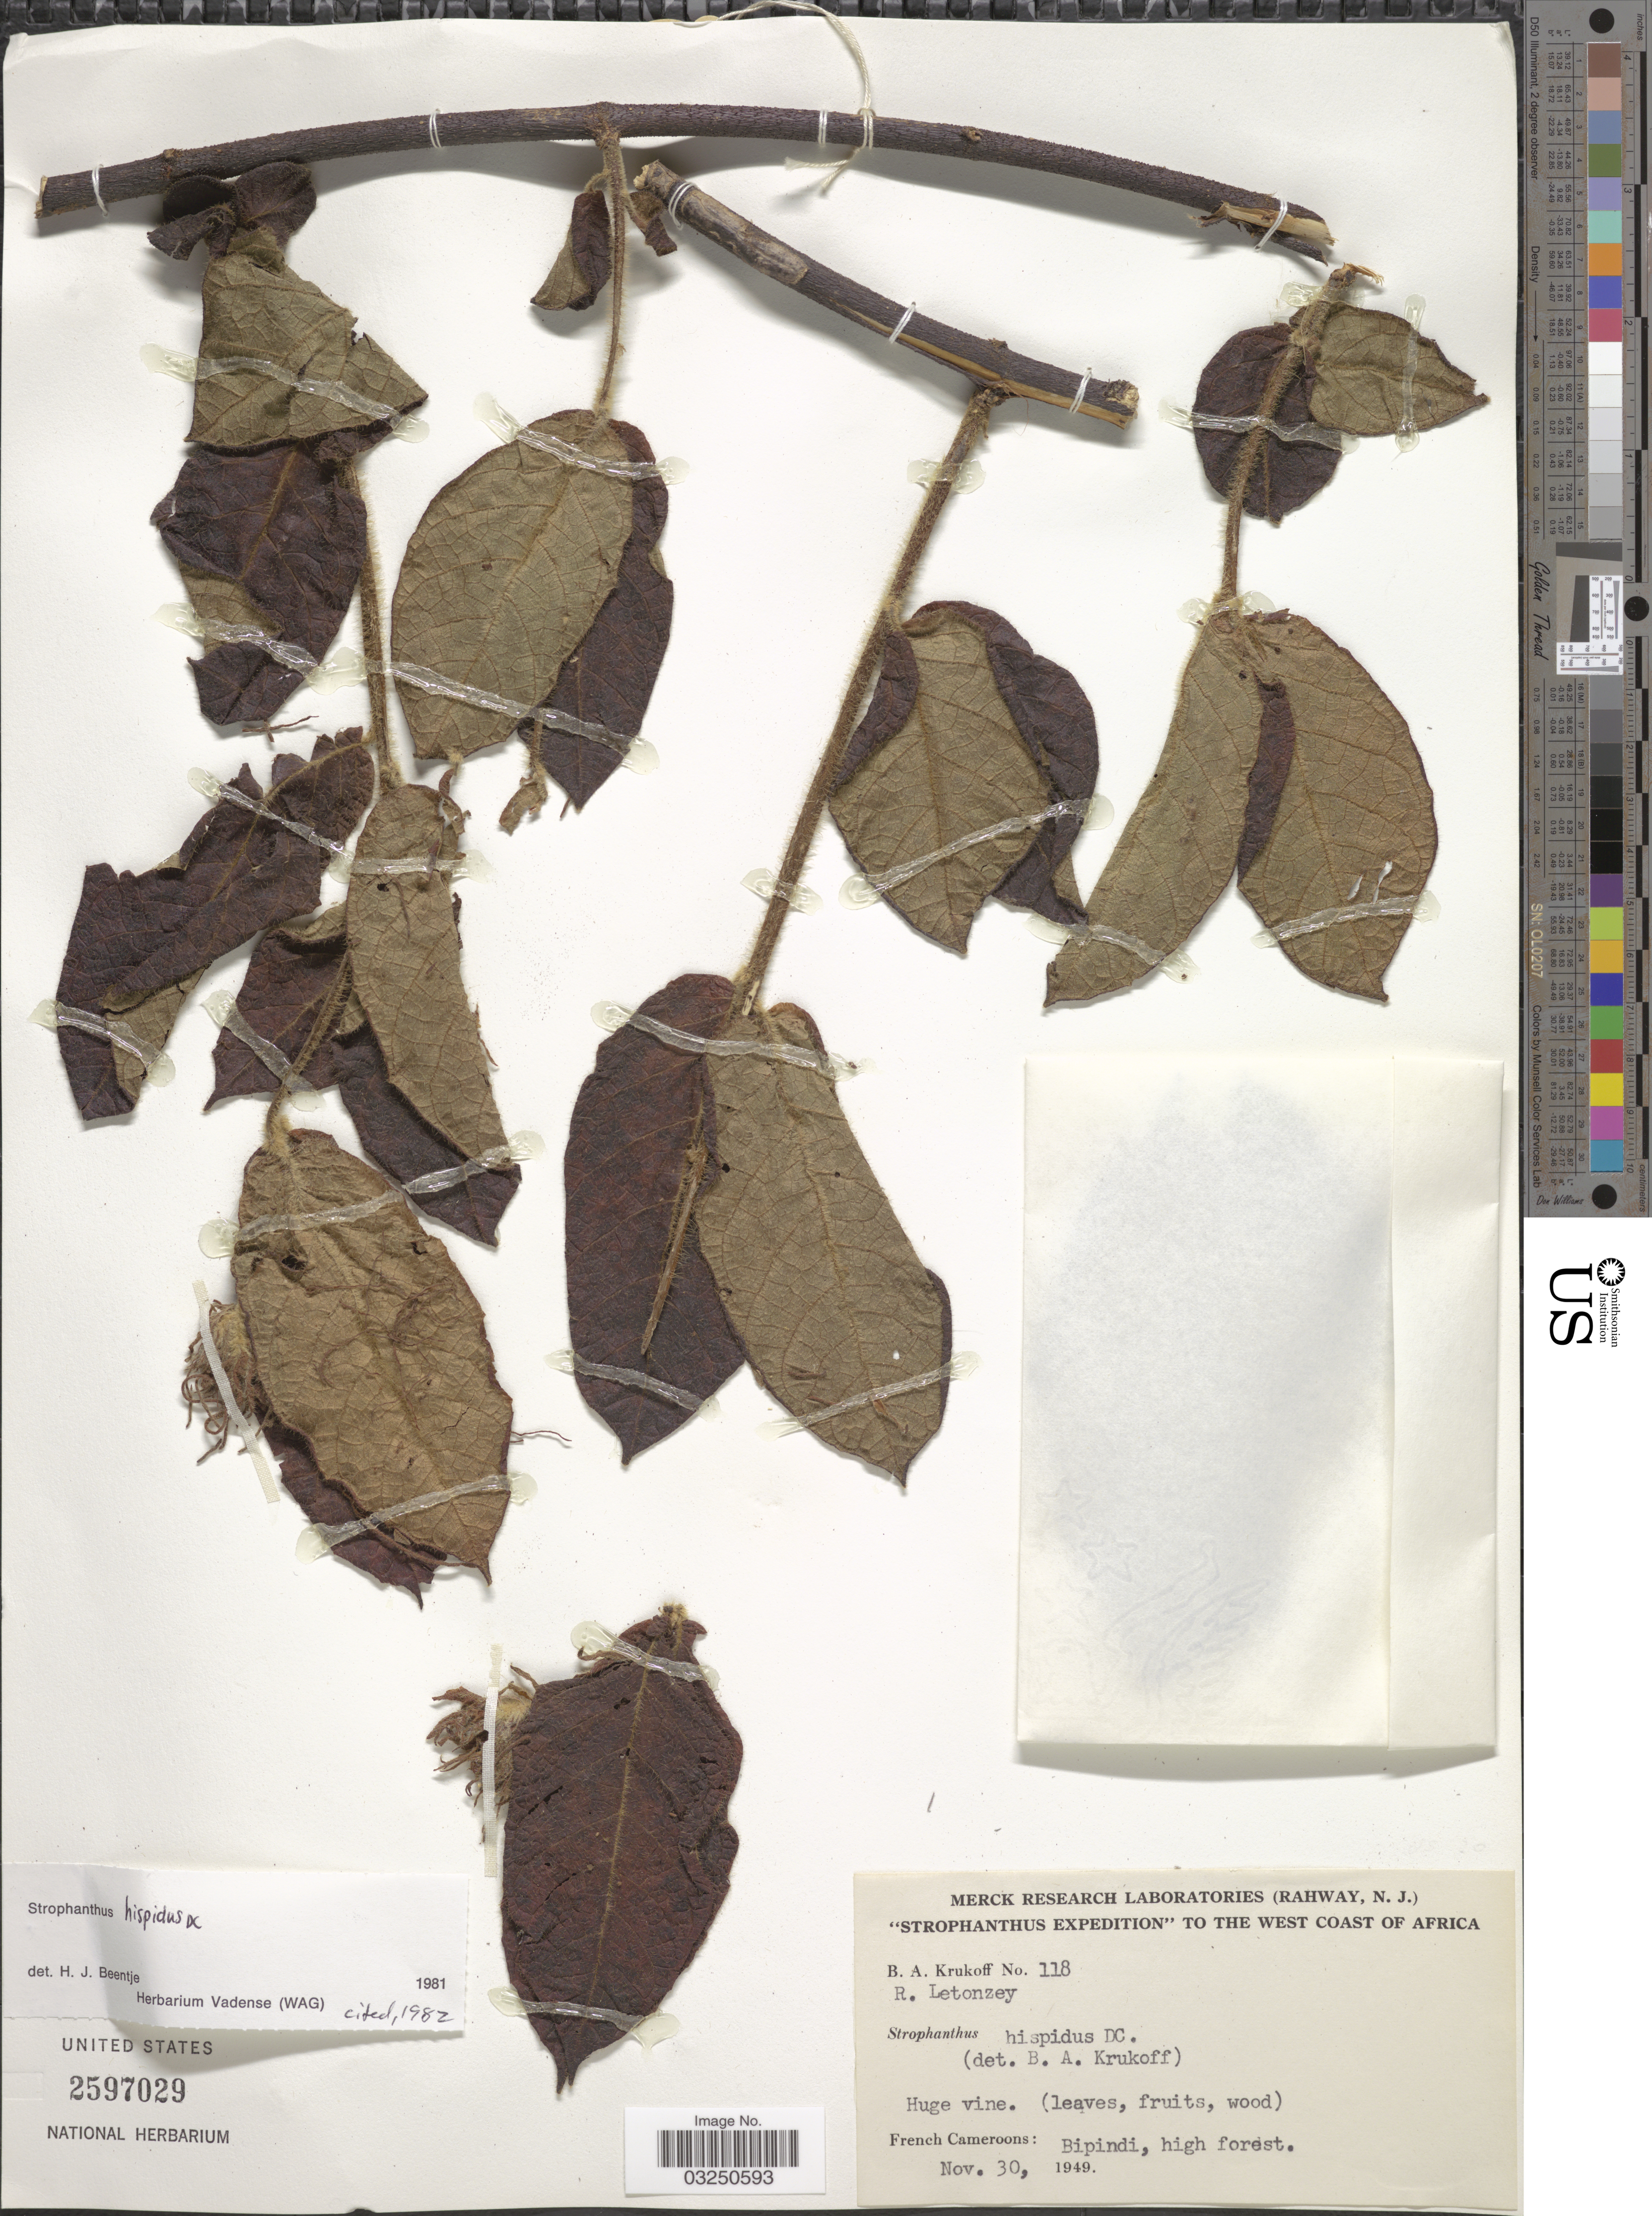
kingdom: Plantae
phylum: Tracheophyta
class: Magnoliopsida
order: Gentianales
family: Apocynaceae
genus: Strophanthus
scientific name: Strophanthus hispidus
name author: DC.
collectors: B. A. Krukoff & R. Letonzey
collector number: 118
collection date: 1949-11-30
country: Cameroon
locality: West Coast of Africa. French Cameroons: Bipindi, high forest.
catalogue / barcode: US 2597029